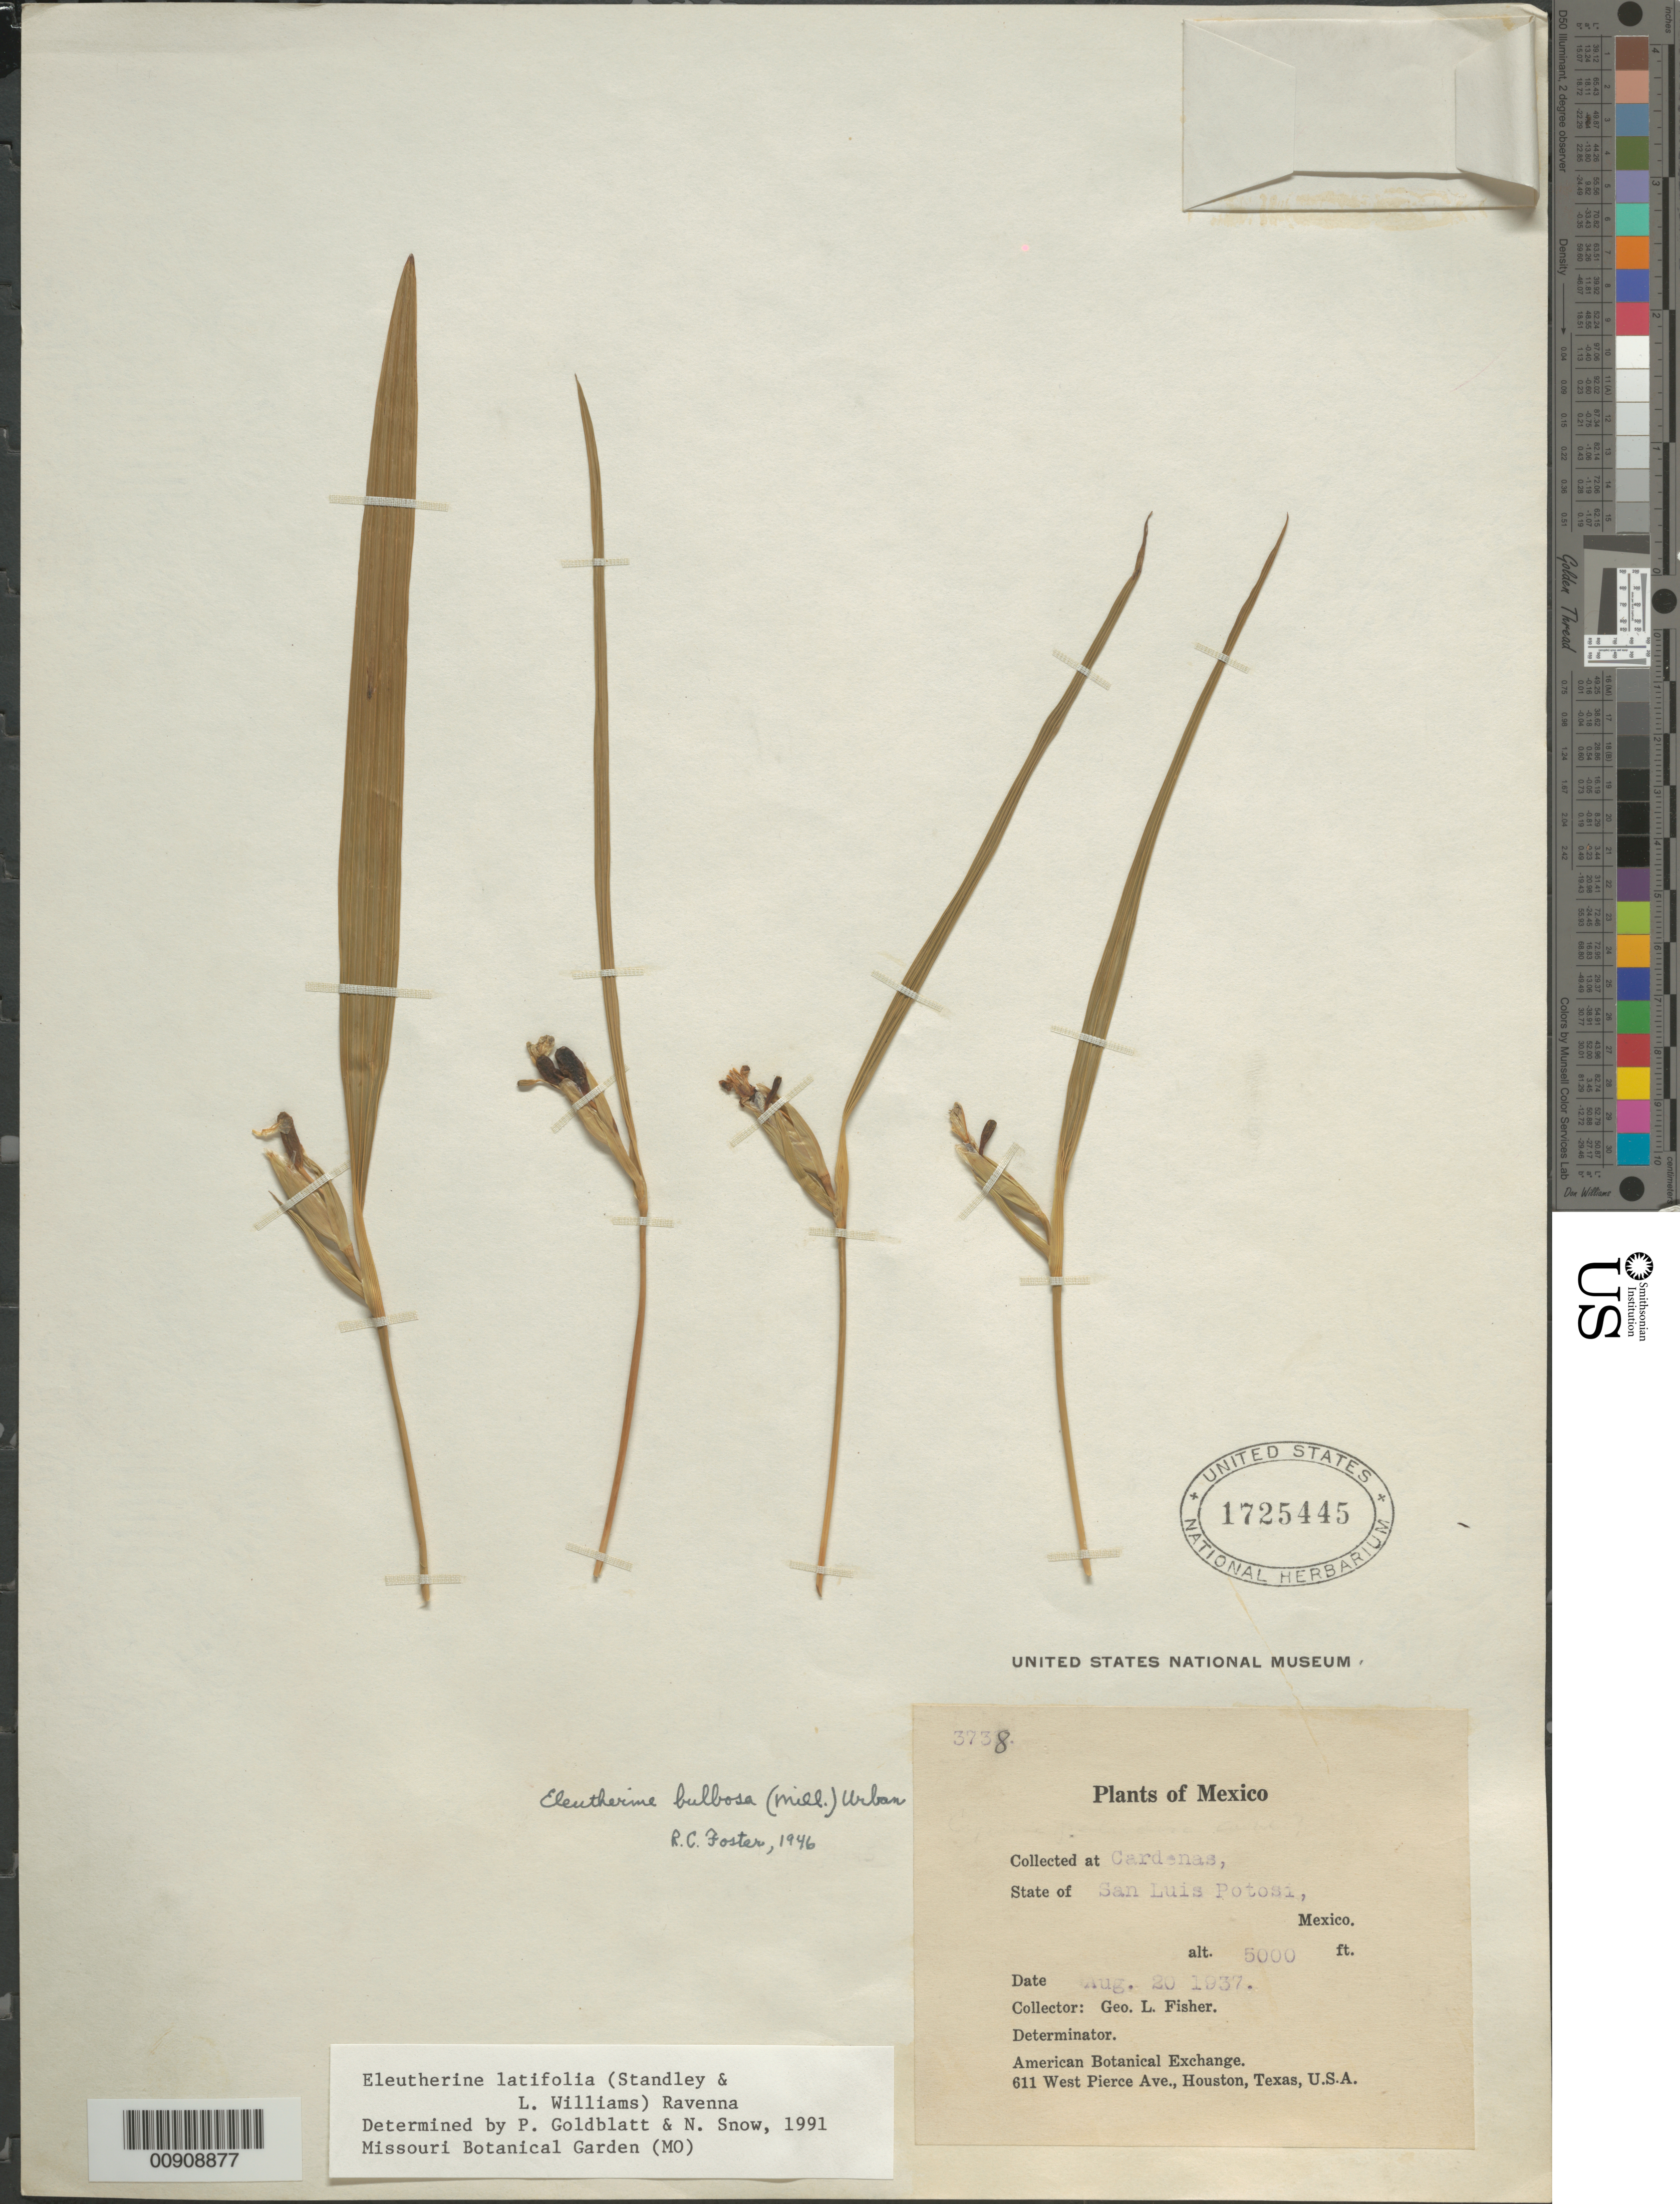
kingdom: Plantae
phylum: Tracheophyta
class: Liliopsida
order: Asparagales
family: Iridaceae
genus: Eleutherine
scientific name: Eleutherine latifolia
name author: (Standl. & L.O. Williams) Ravenna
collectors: G. L. Fisher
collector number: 3738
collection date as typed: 20 Aug 1937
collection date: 1937-08-20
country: Mexico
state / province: San Luis Potosí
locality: Cardenas, State of San Luis Potosí.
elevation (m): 1524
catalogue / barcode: US 1725445